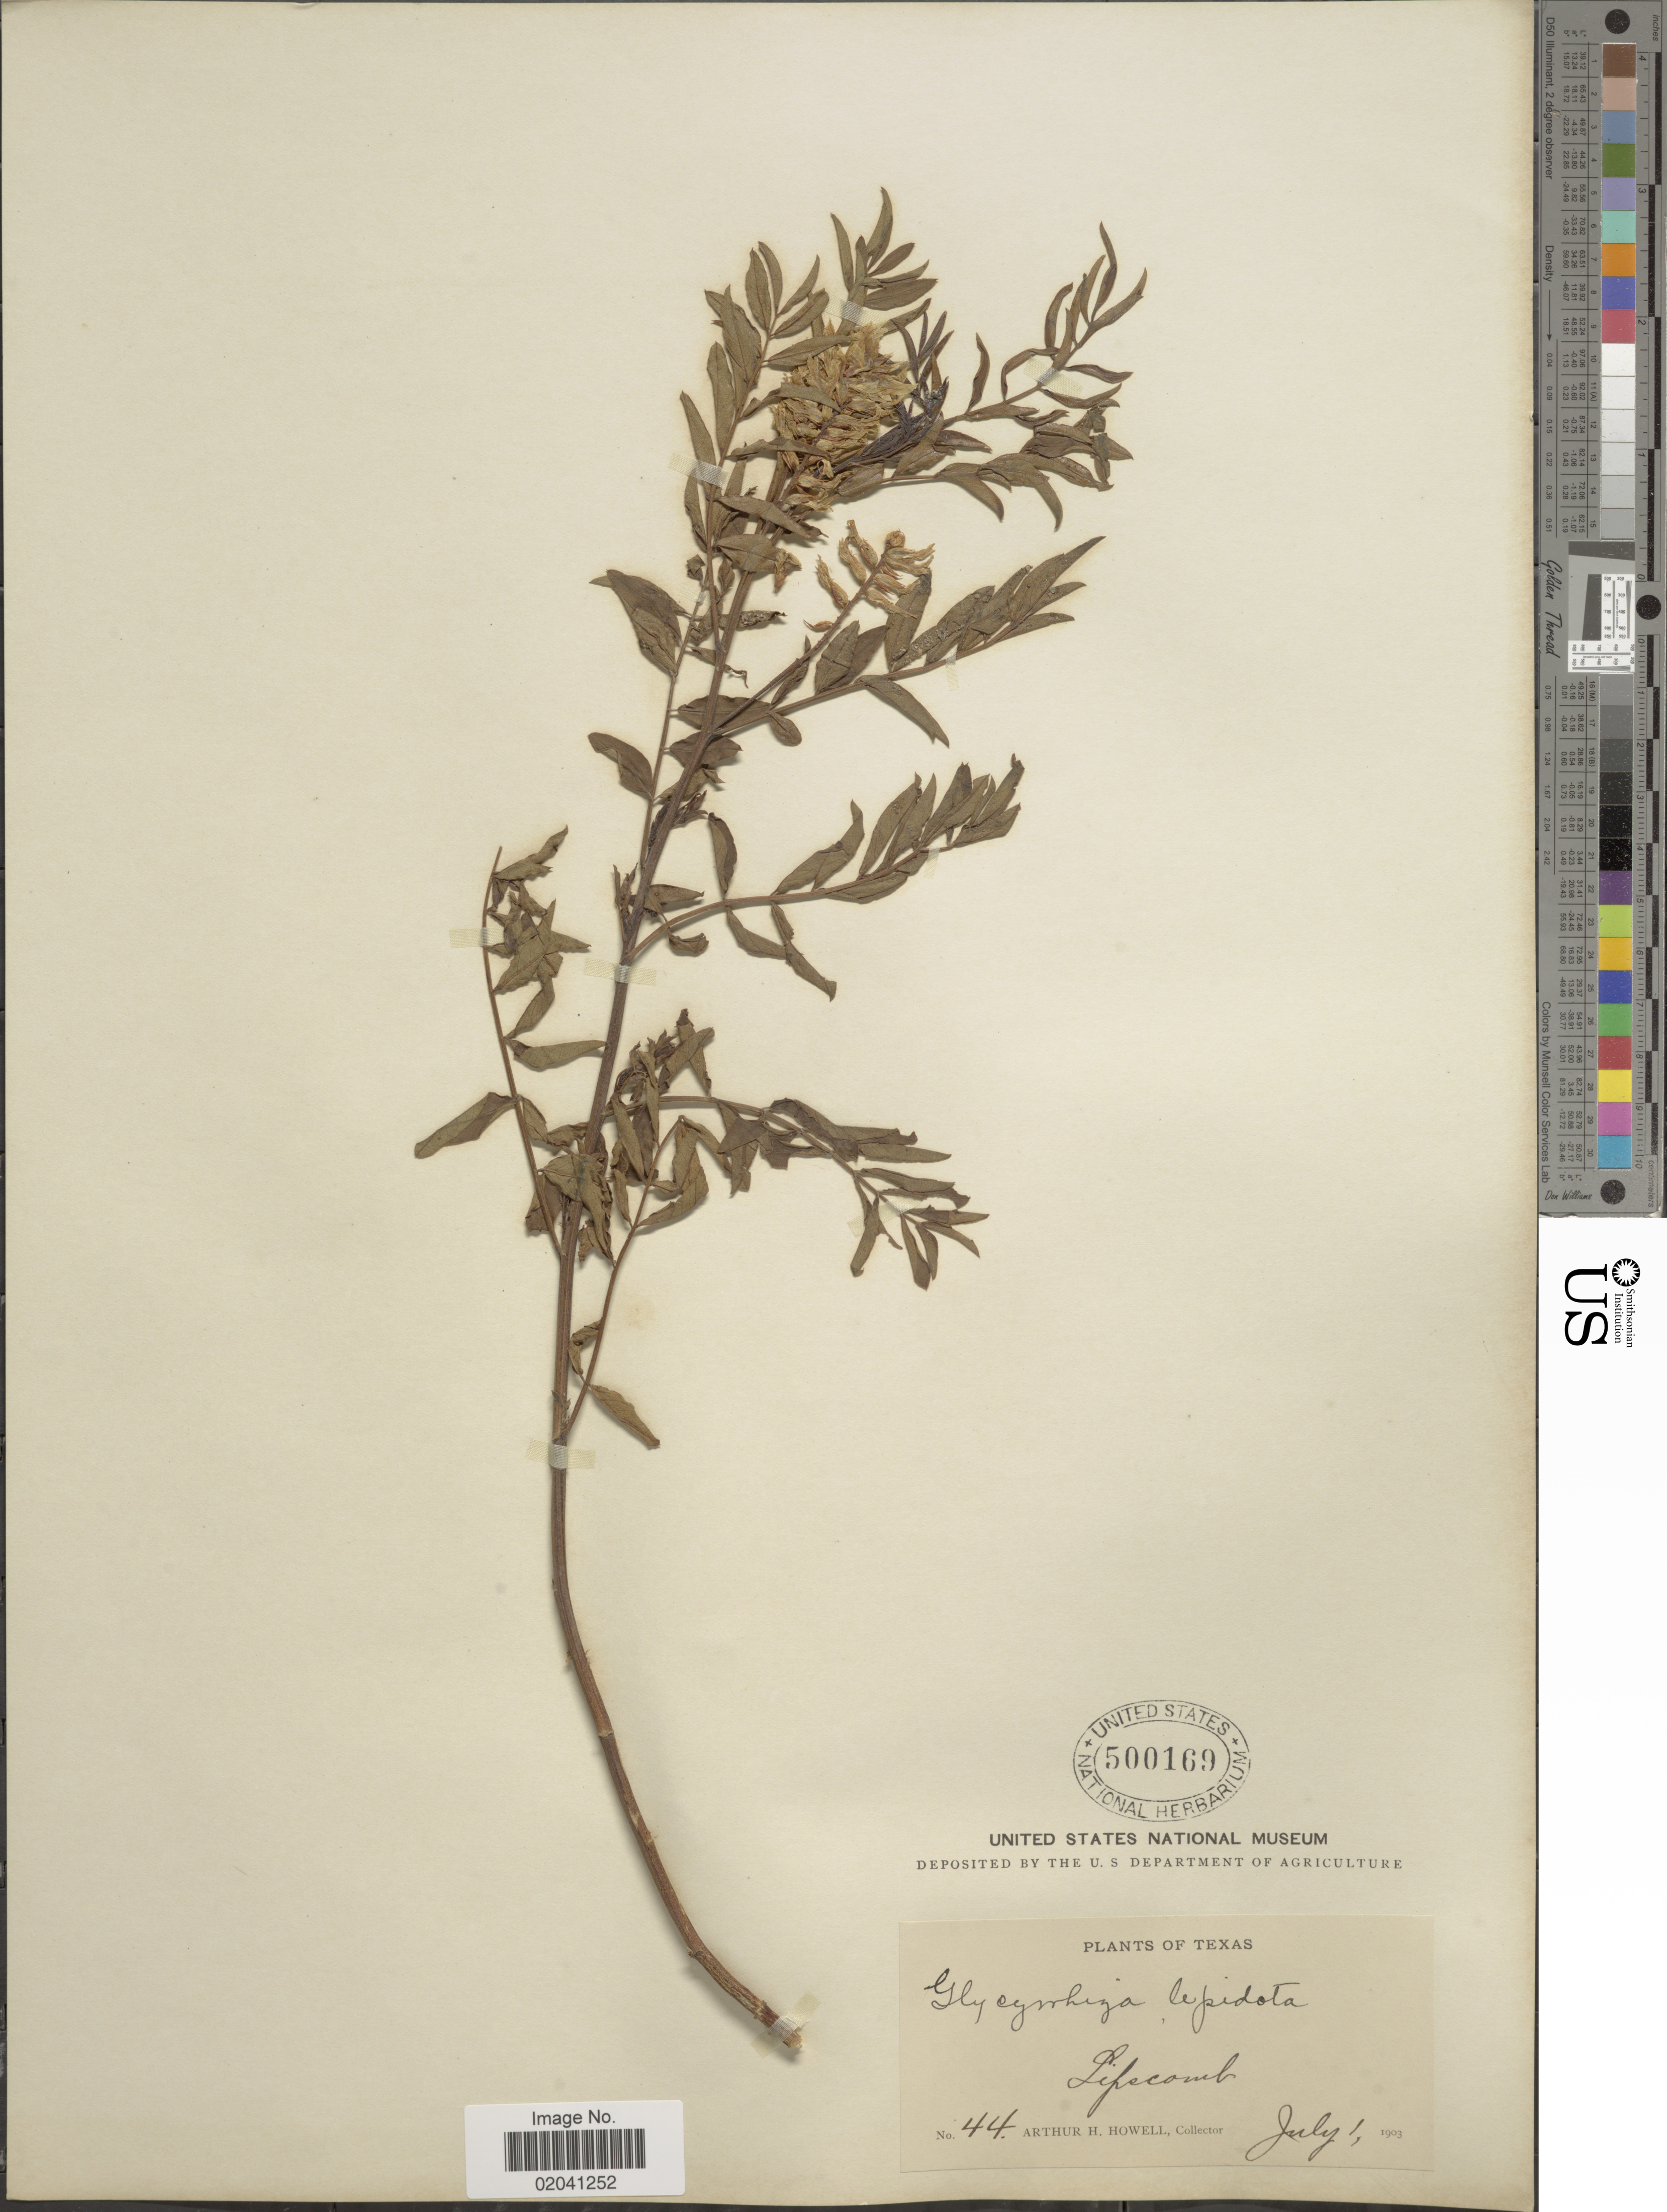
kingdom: Plantae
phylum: Tracheophyta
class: Magnoliopsida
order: Fabales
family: Fabaceae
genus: Glycyrrhiza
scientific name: Glycyrrhiza lepidota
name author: Pursh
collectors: A. Howell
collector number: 44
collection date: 1903-07-01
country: United States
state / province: Texas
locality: Lipscomb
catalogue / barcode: US 500169